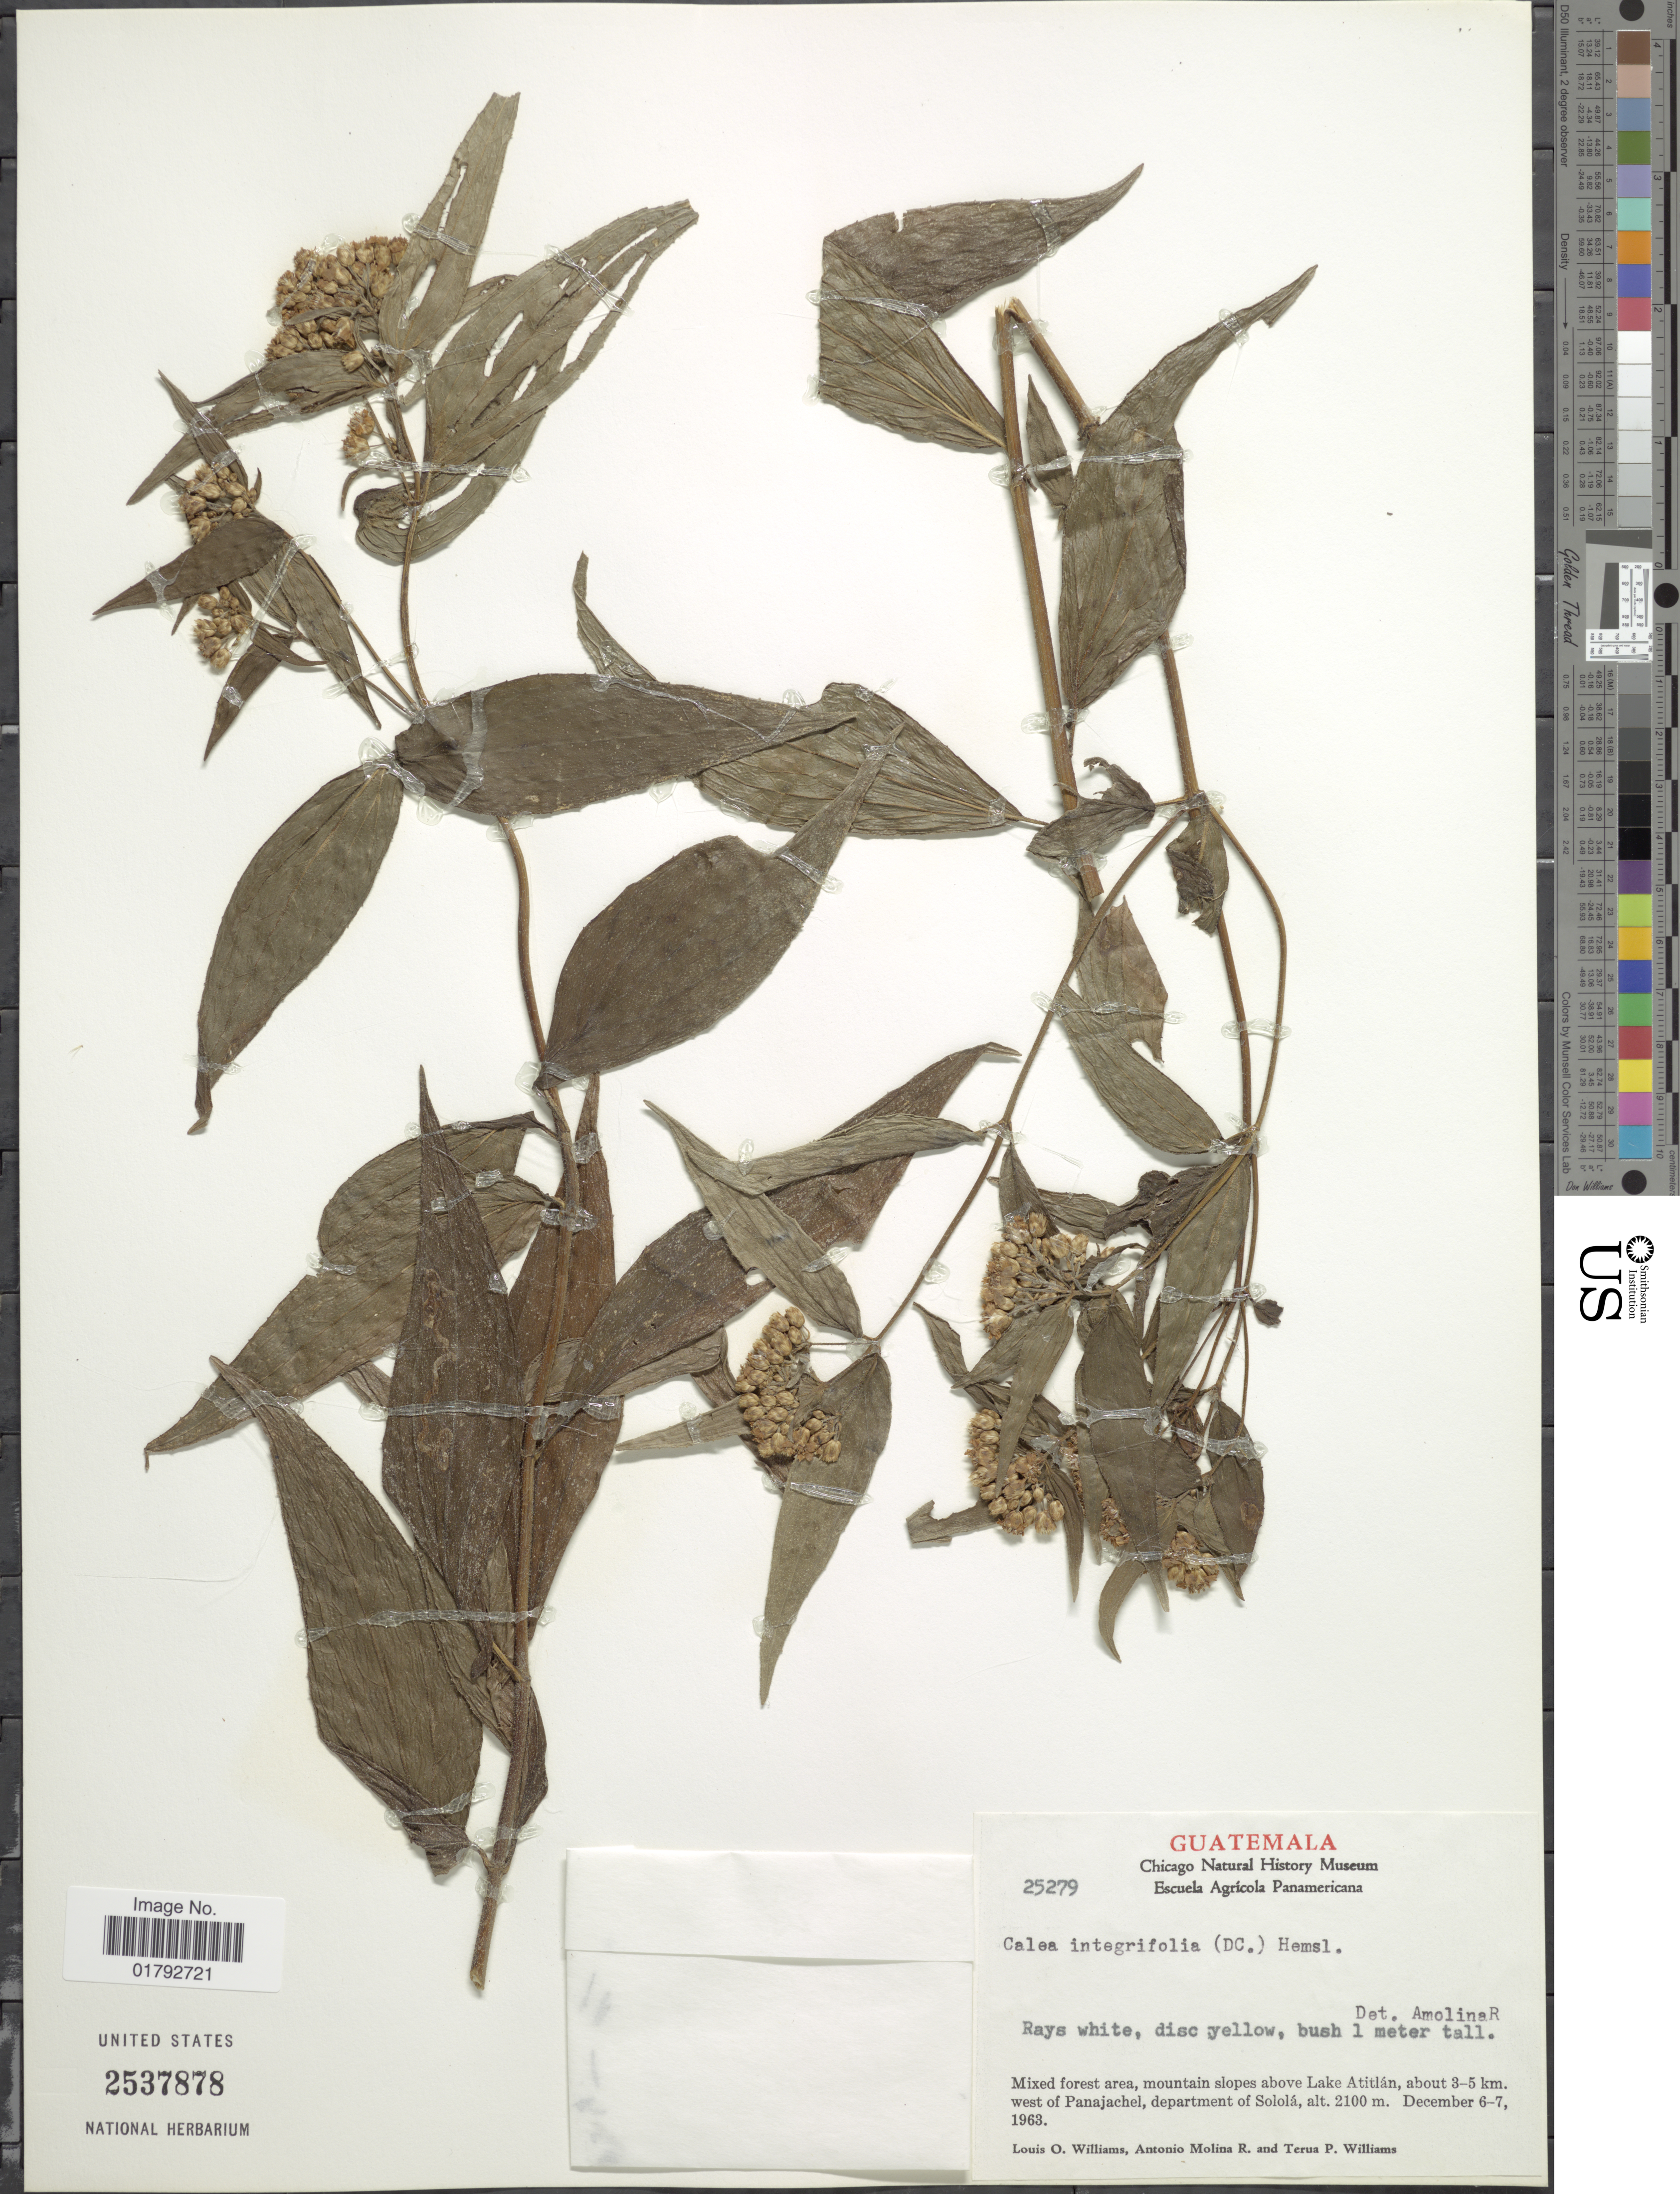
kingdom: Plantae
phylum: Tracheophyta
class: Magnoliopsida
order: Asterales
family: Asteraceae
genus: Alloispermum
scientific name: Alloispermum integrifolium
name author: (DC.) H. Rob.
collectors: L. O. Williams, A. Molina R. & T. P. Williams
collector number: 25279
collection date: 1963-12-06/1963-12-07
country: Guatemala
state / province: Sololá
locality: Mixed forest area, mountain slopes above Lake Atitlan, aboyt 3-5 km west of Panajachel, department of Solola.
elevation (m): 2100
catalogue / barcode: US 2537878